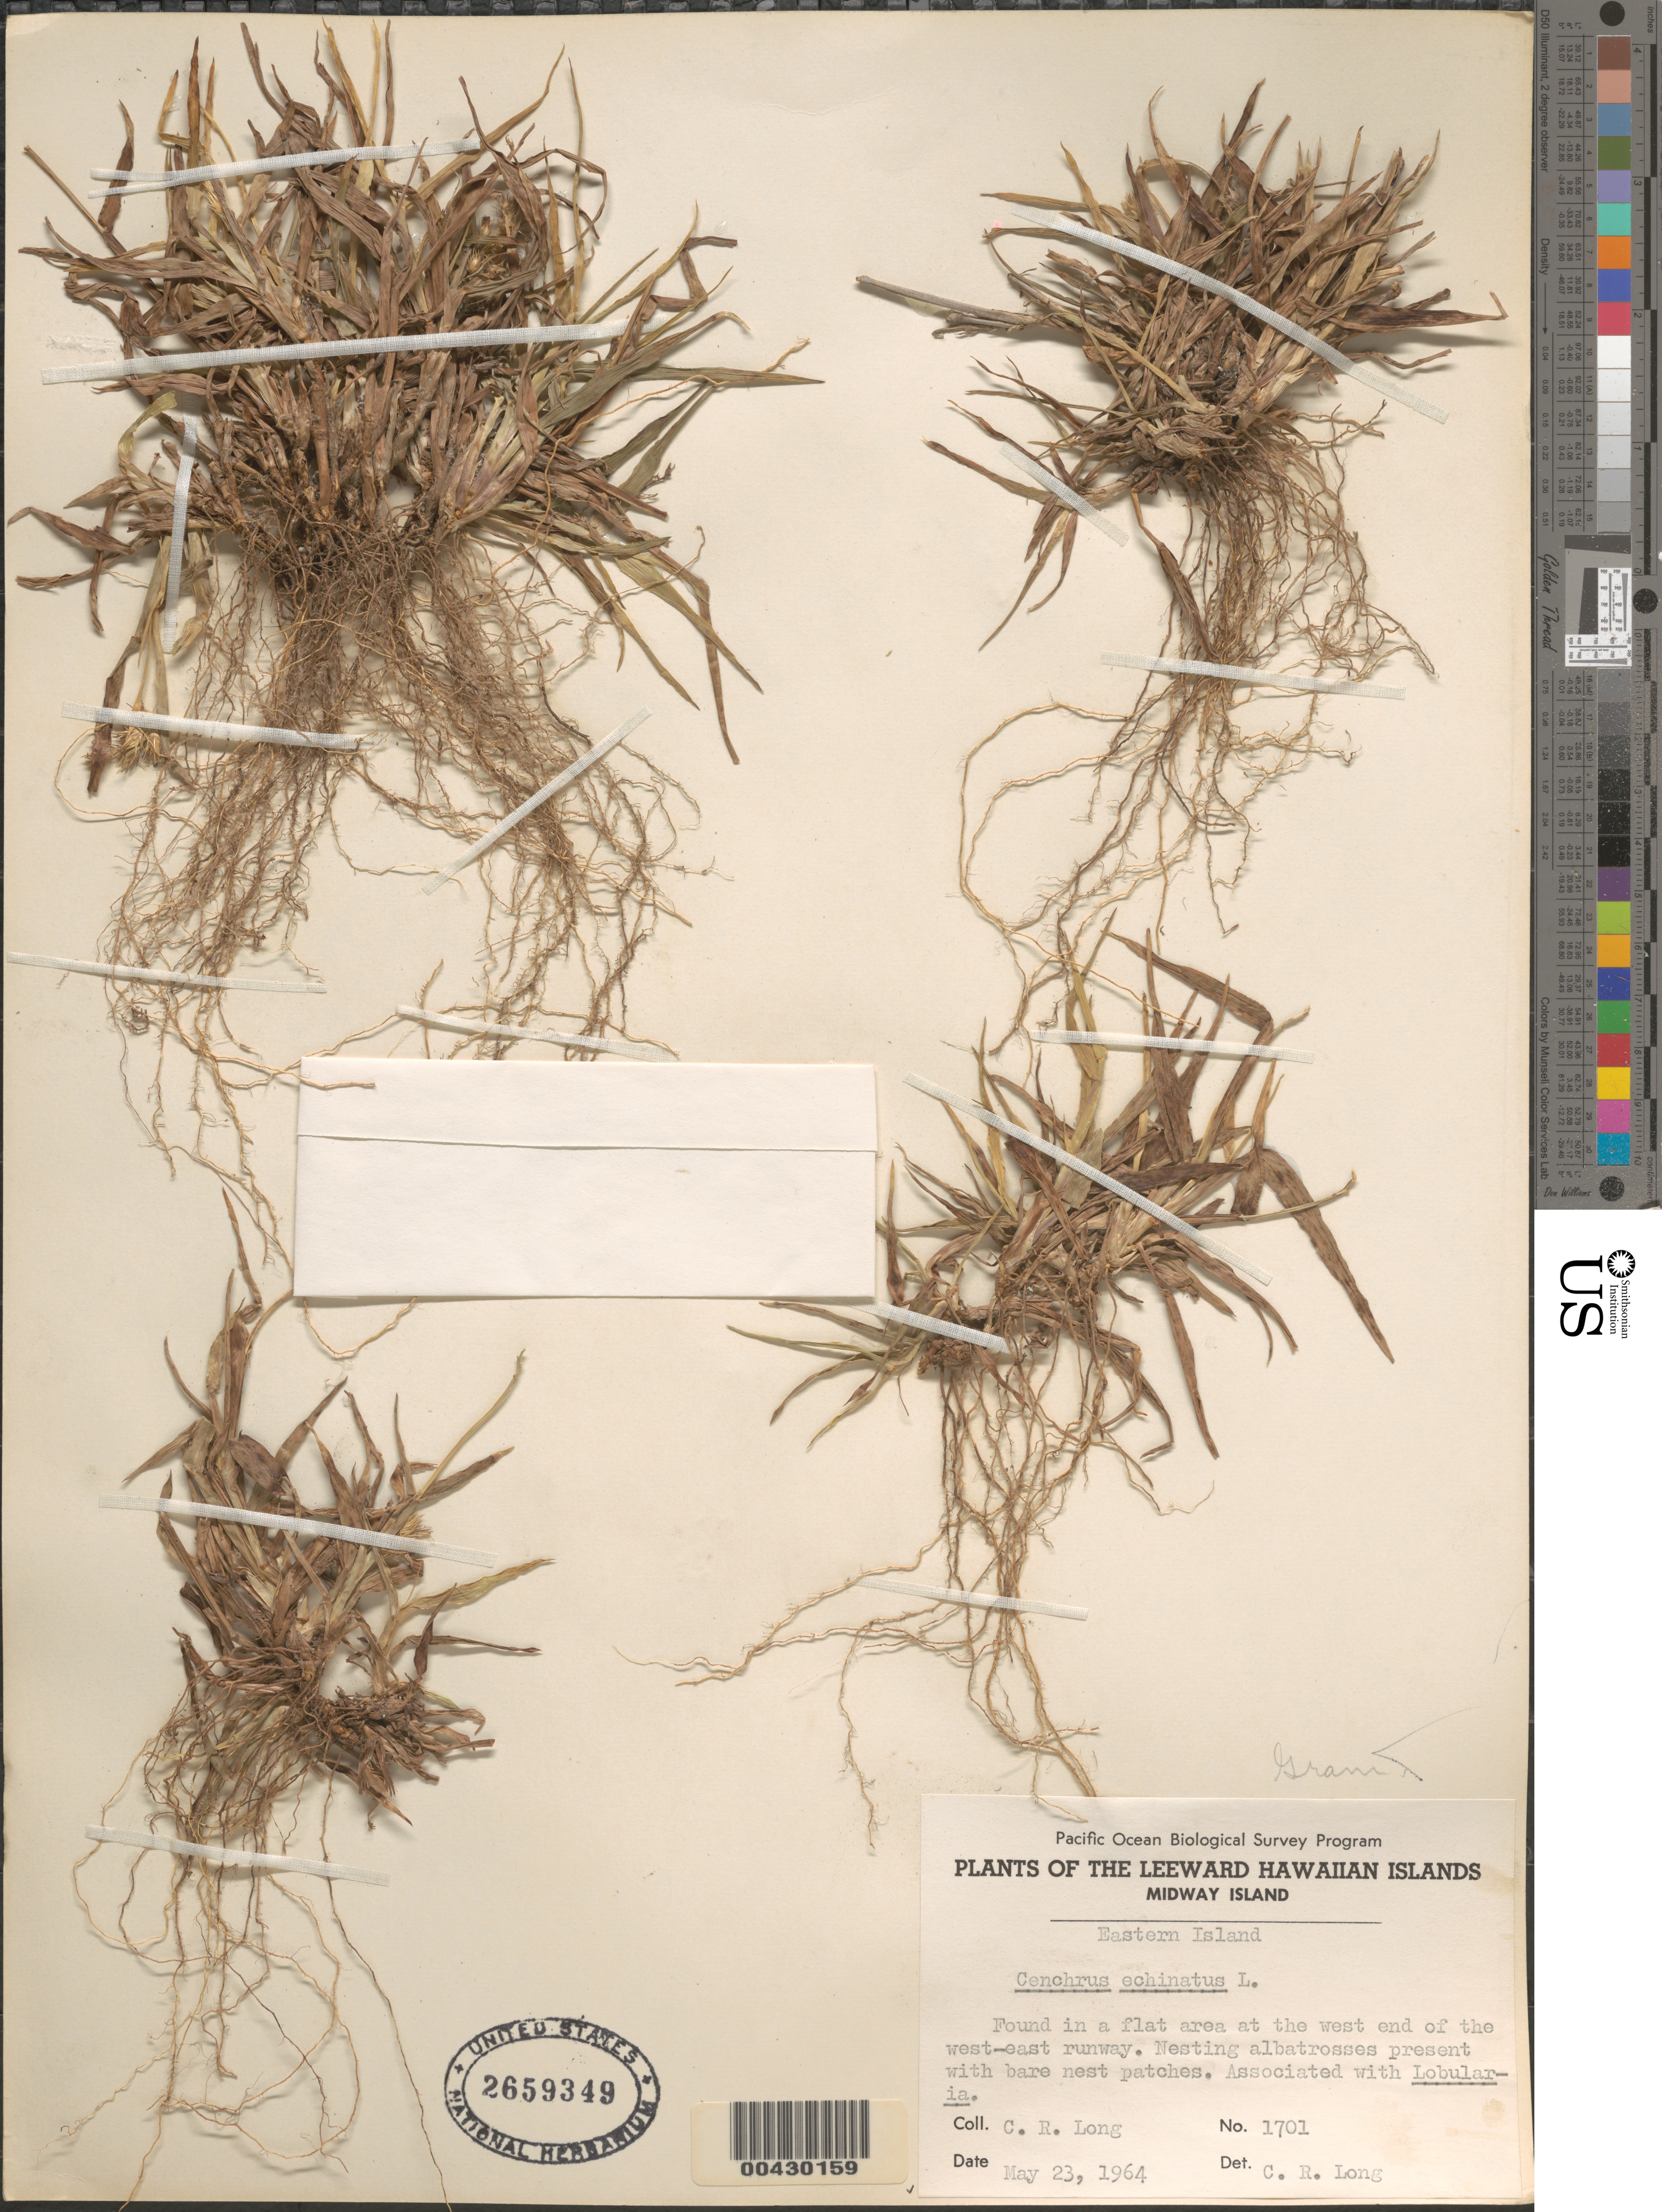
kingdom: Plantae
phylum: Tracheophyta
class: Liliopsida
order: Poales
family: Poaceae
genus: Cenchrus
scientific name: Cenchrus echinatus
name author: L.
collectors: C. Long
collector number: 1701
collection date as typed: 23 May 1964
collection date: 1964-05-23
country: U.S. Administered Pacific Islands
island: Midway Atoll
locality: Eastern Islet, at the west end of the west-east runway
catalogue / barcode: US 2659349